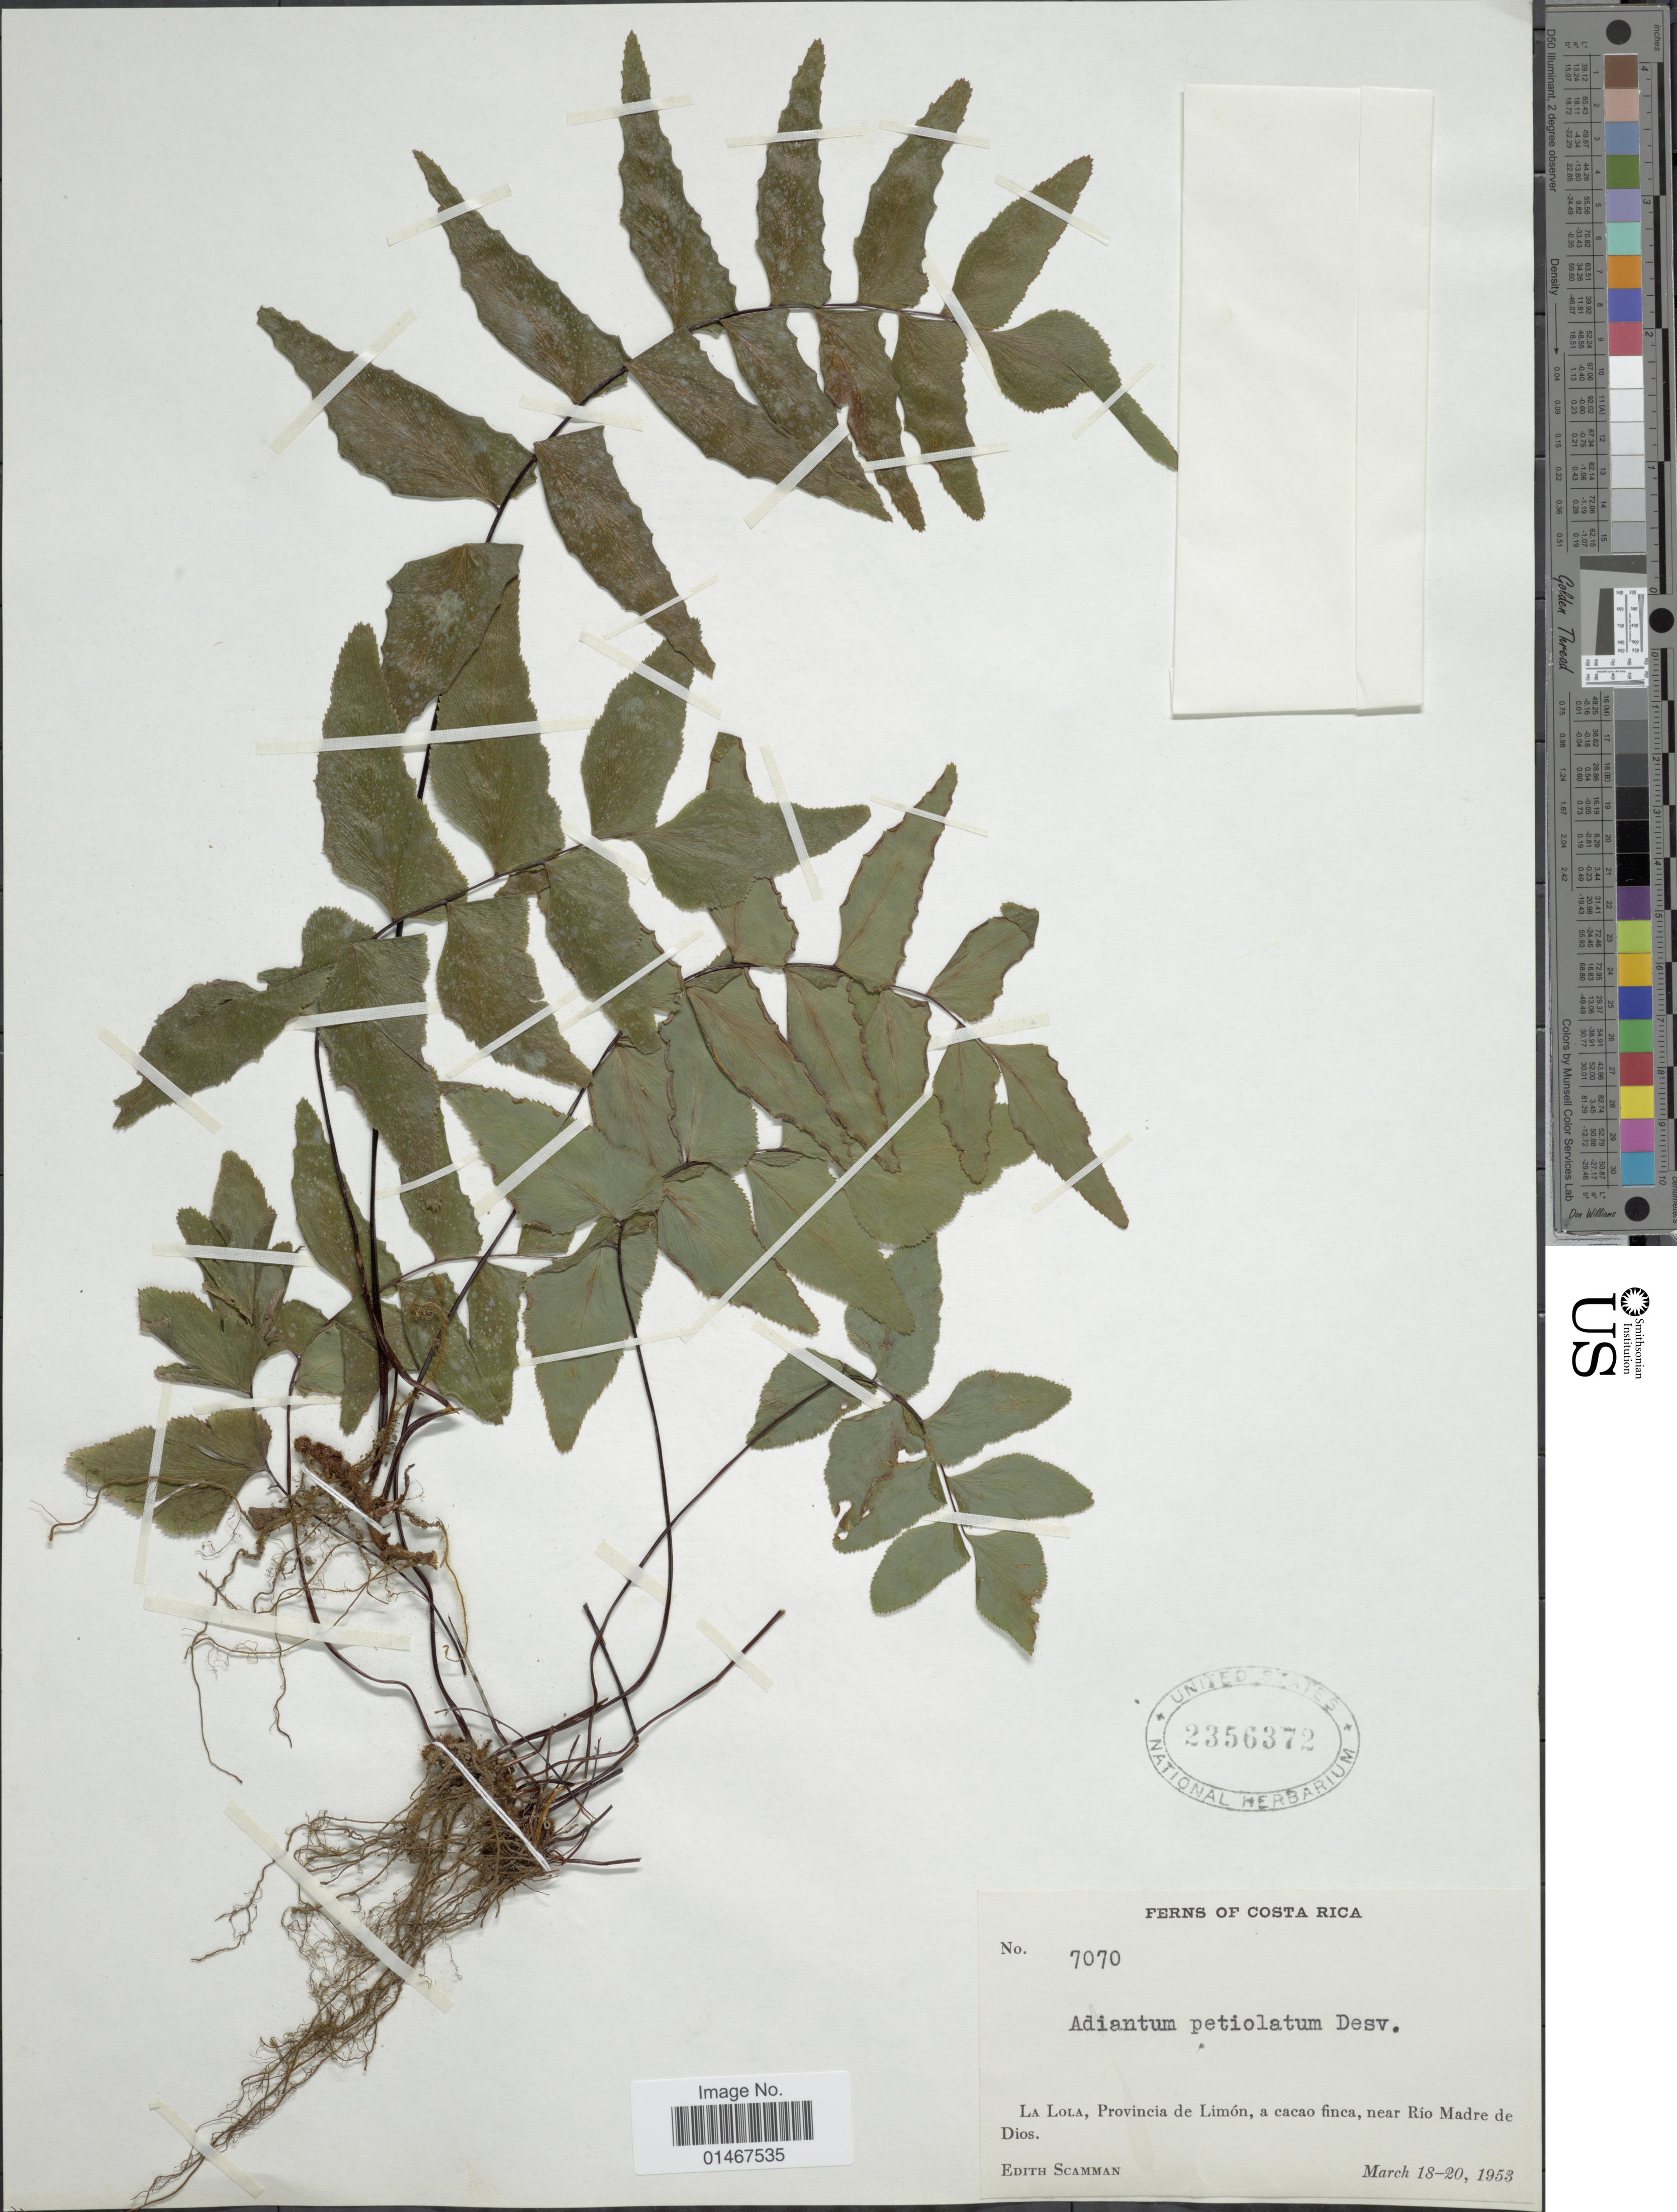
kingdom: Plantae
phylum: Tracheophyta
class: Polypodiopsida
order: Polypodiales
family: Pteridaceae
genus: Adiantum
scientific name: Adiantum petiolatum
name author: Desv.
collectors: E. Scamman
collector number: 7070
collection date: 1953-03-18/1953-03-20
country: Costa Rica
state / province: Limón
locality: La Lola, Provincia de Limon, a cacao finca, near Rio Madre de Dios.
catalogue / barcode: US 2356372